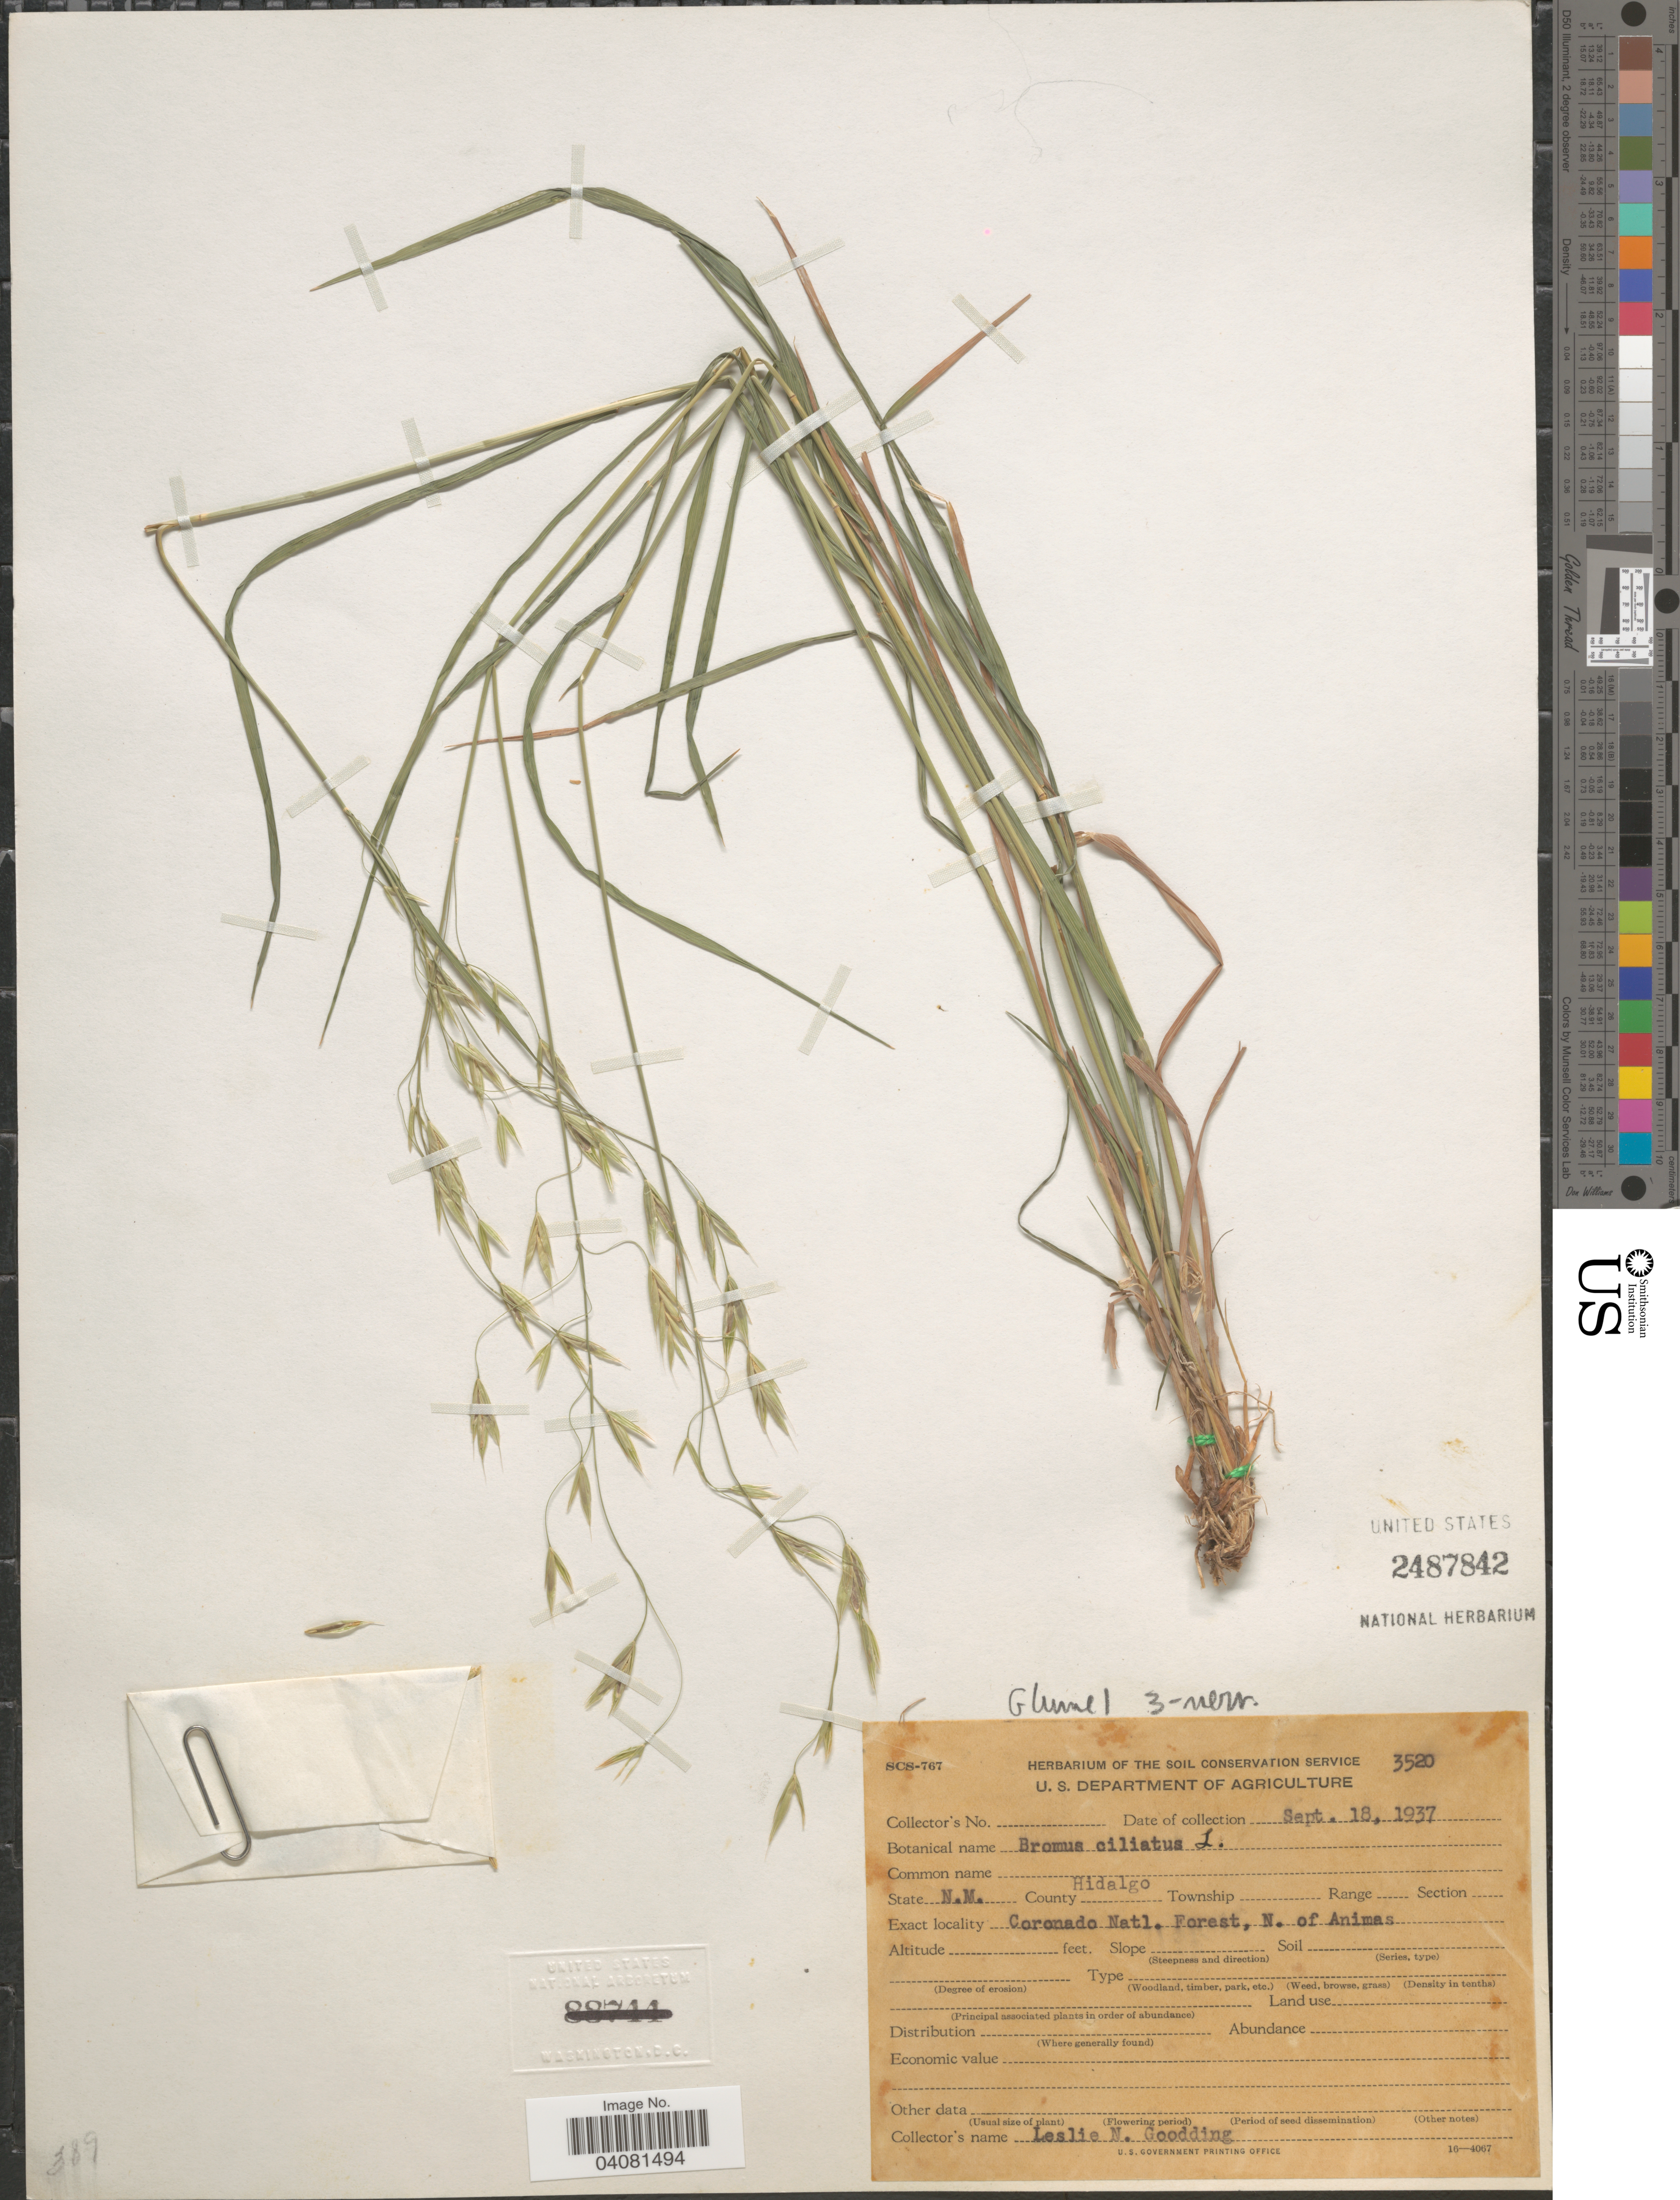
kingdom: Plantae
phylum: Tracheophyta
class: Liliopsida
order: Poales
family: Poaceae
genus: Bromus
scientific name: Bromus ciliatus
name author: L.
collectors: L. N. Goodding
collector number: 3520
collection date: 1937-09-18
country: United States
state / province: New Mexico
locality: County Hidalgo. Coronado Natl. Forest, N. of Animas.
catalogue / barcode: US 2487842